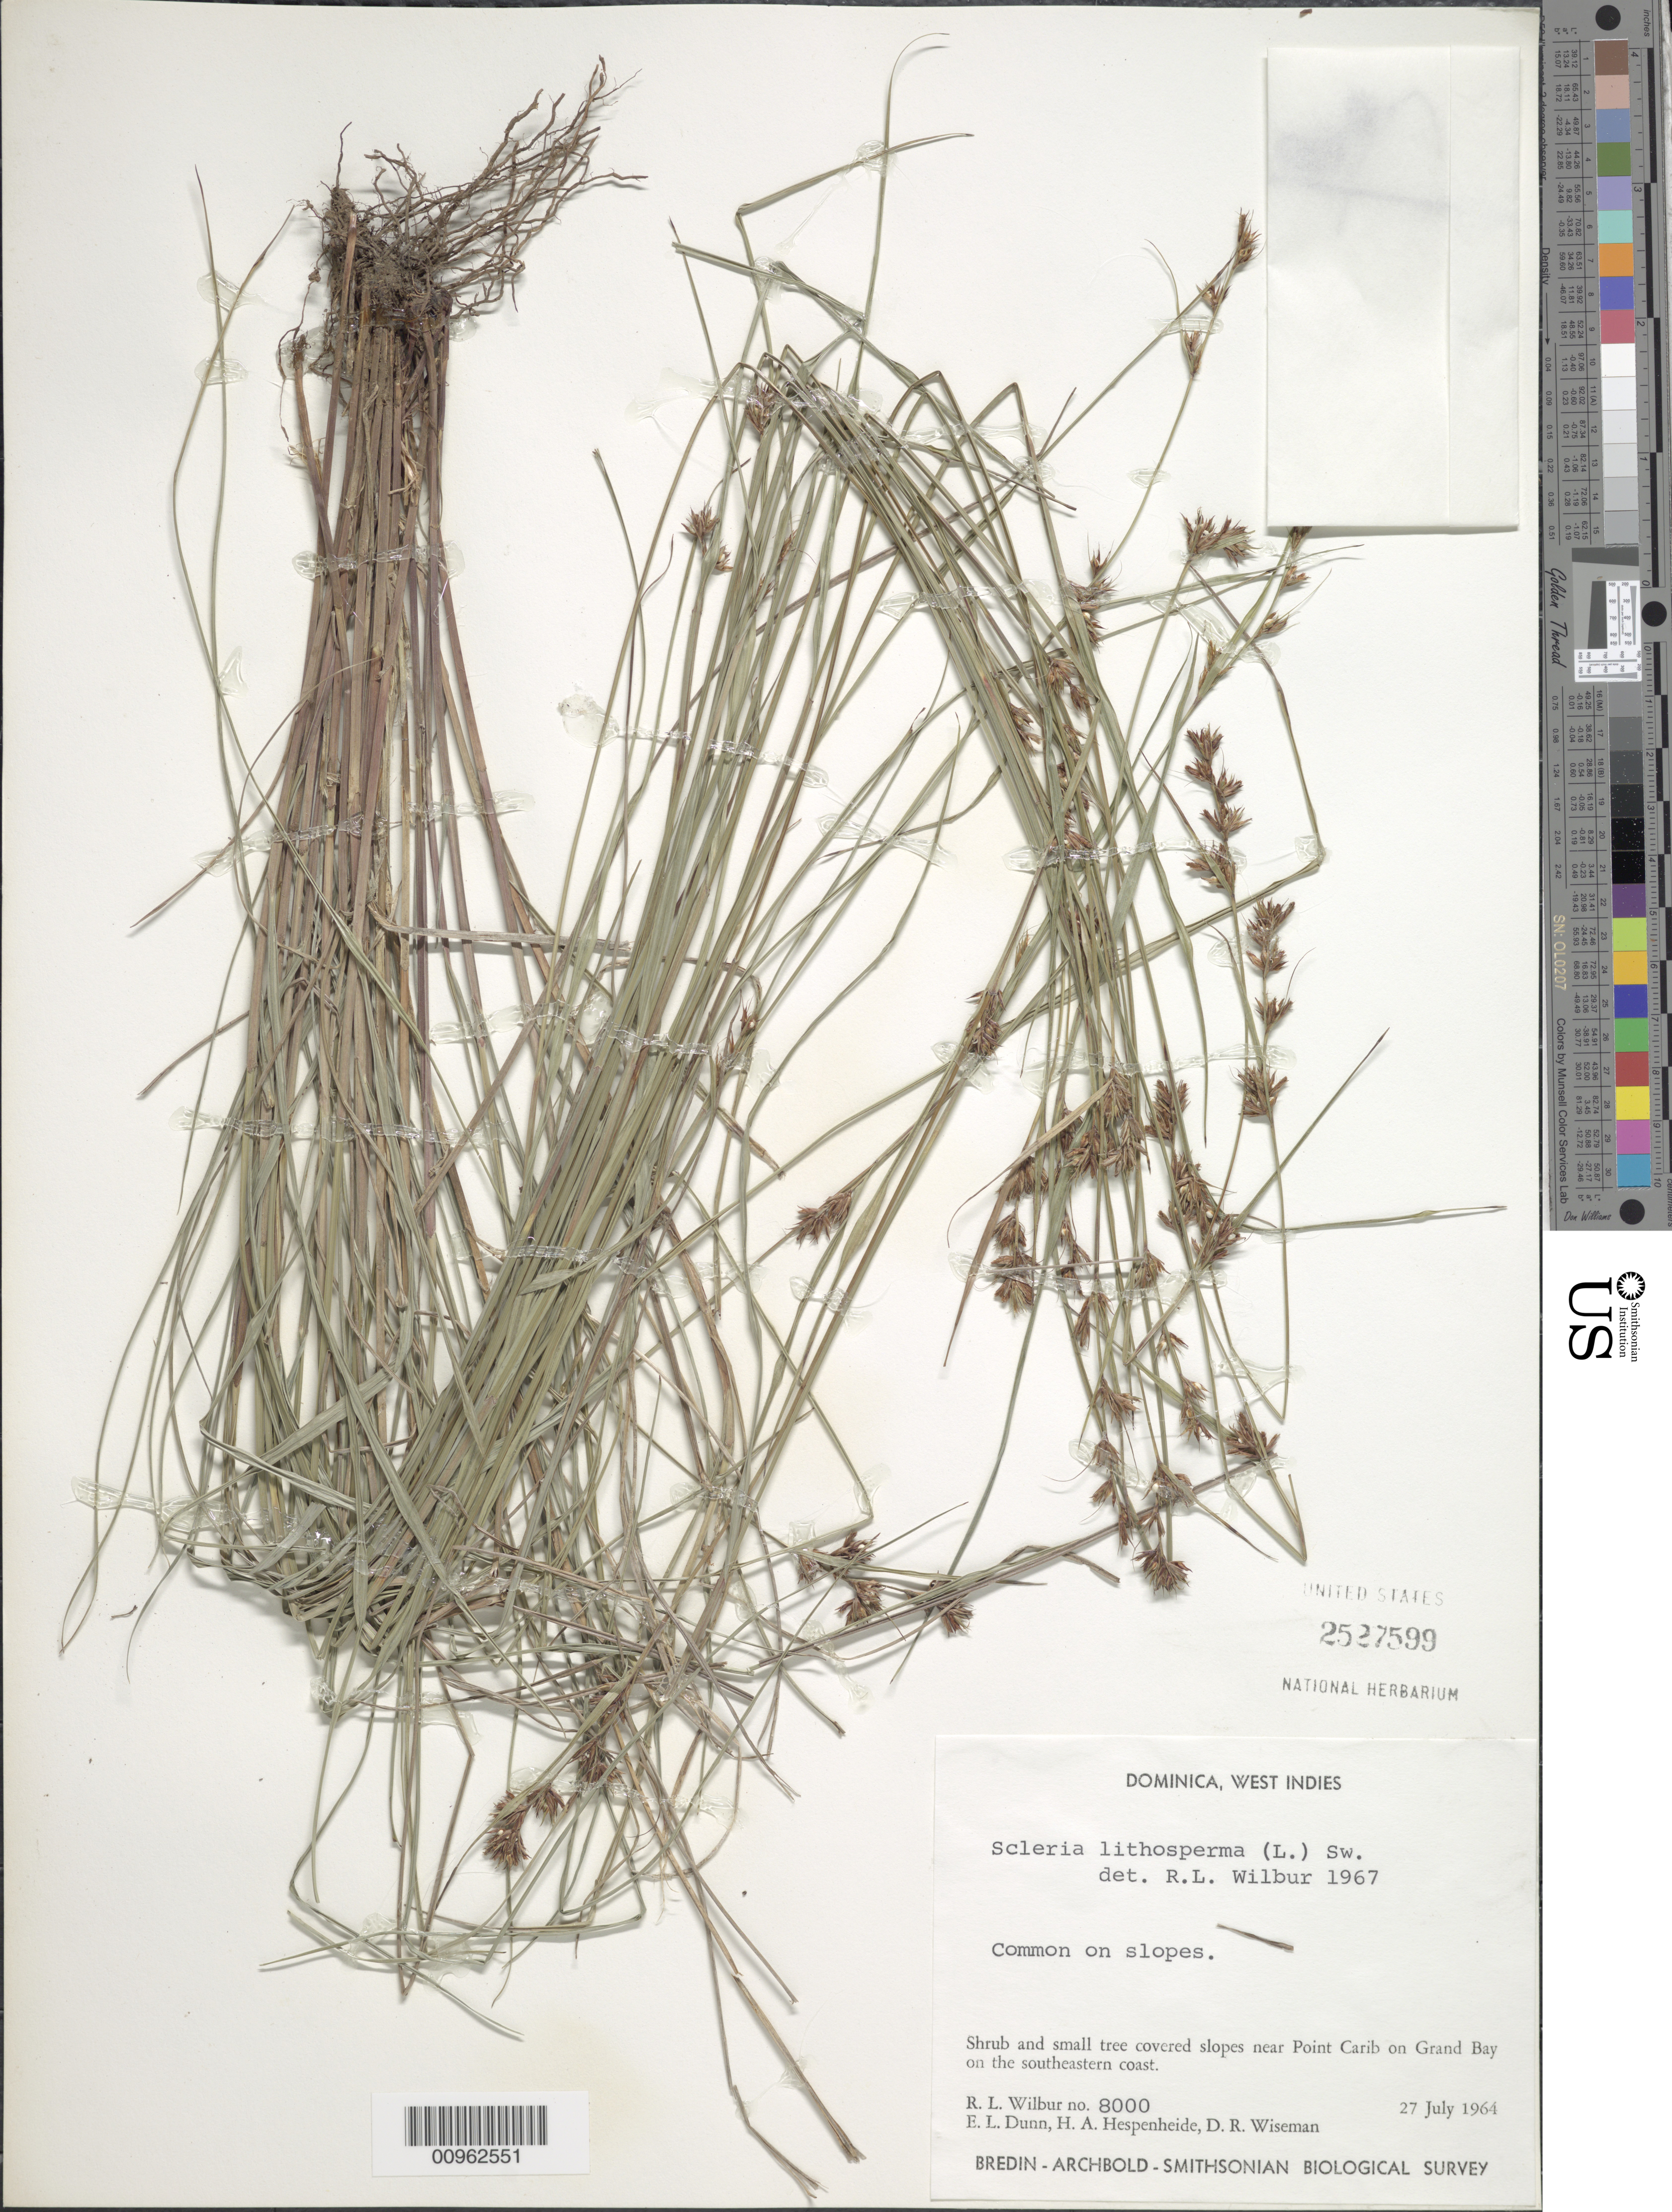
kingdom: Plantae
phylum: Tracheophyta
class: Liliopsida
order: Poales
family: Cyperaceae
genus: Scleria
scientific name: Scleria lithosperma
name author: (L.) Sw.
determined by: Wilbur, R. L.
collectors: R. L. Wilbur, E. Dunn, H. A. Hespenheide & D. R. Wiseman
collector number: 8000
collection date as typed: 27 Jul 1964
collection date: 1964-07-27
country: Dominica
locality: Slopes near Point Carib on Grand Bay on the southeastern coast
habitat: Shrub and small tree covered slopes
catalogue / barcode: US 2527599